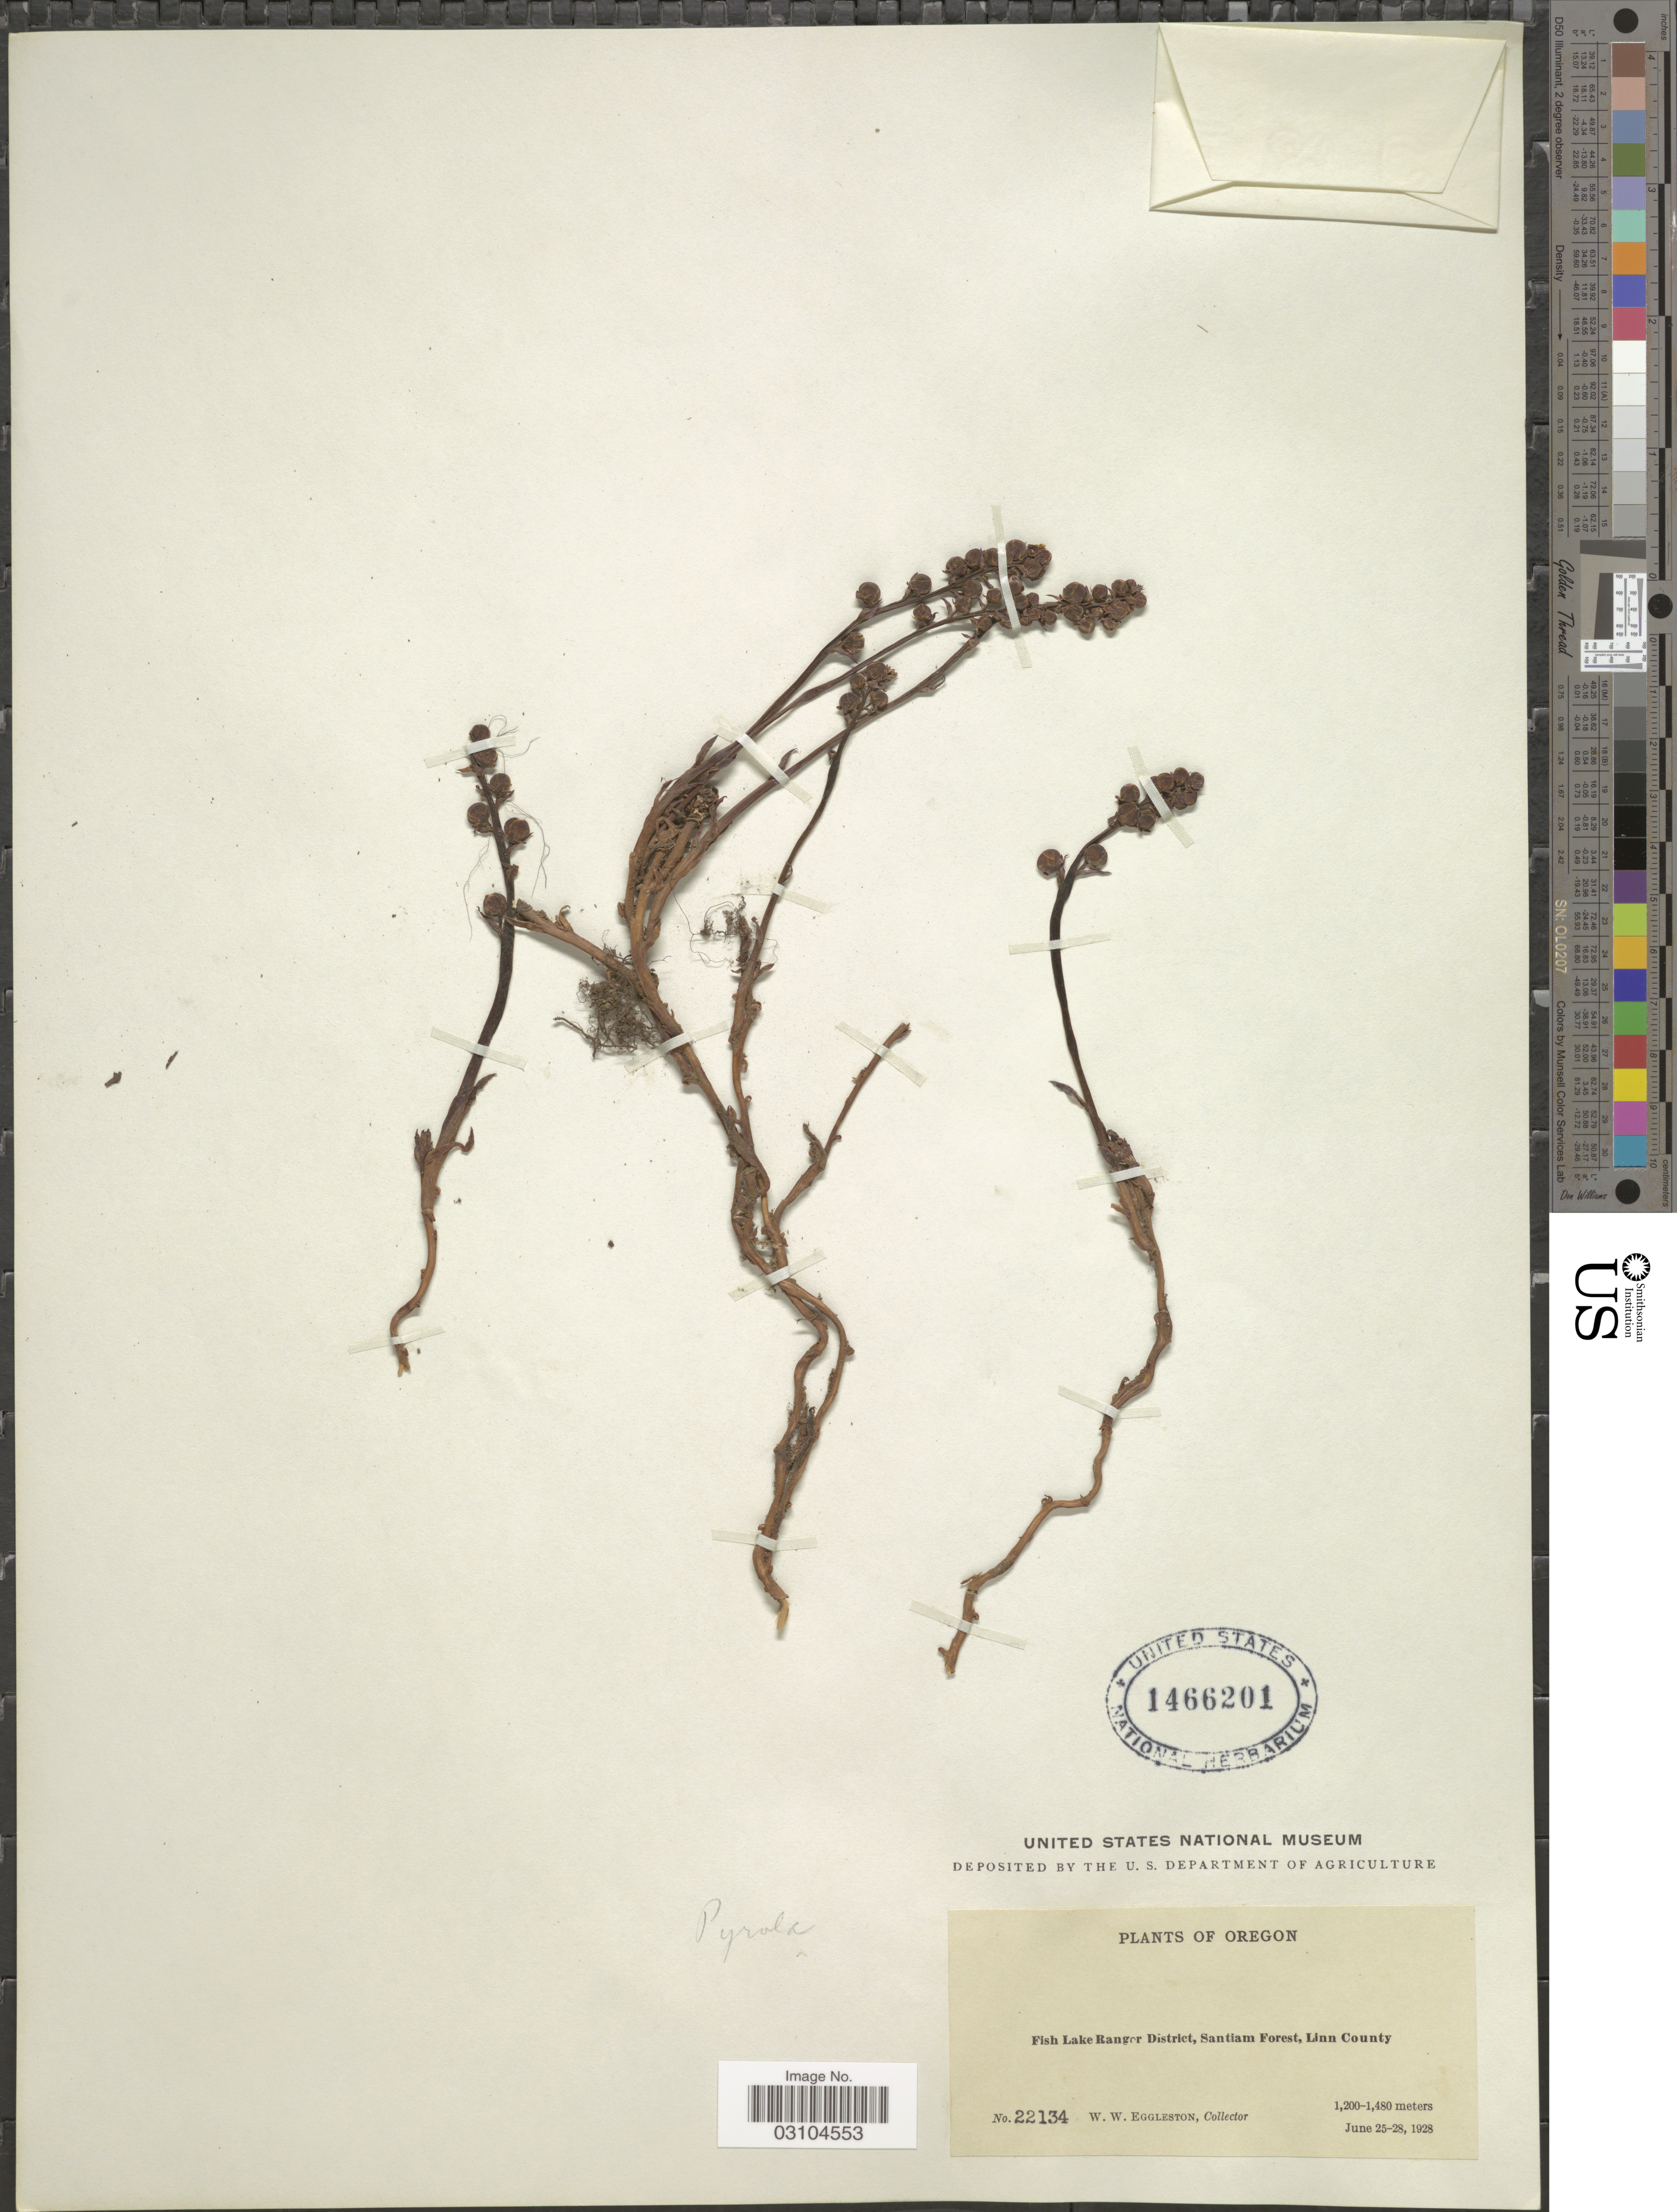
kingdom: Plantae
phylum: Tracheophyta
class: Magnoliopsida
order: Ericales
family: Ericaceae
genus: Pyrola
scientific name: Pyrola sp.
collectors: W. W. Eggleston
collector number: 22134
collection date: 1928-06-25/1928-06-28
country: United States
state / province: Oregon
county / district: Linn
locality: Fish Lake Ranger District, Santiam Forest, Linn County.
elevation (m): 1200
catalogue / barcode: US 1466201